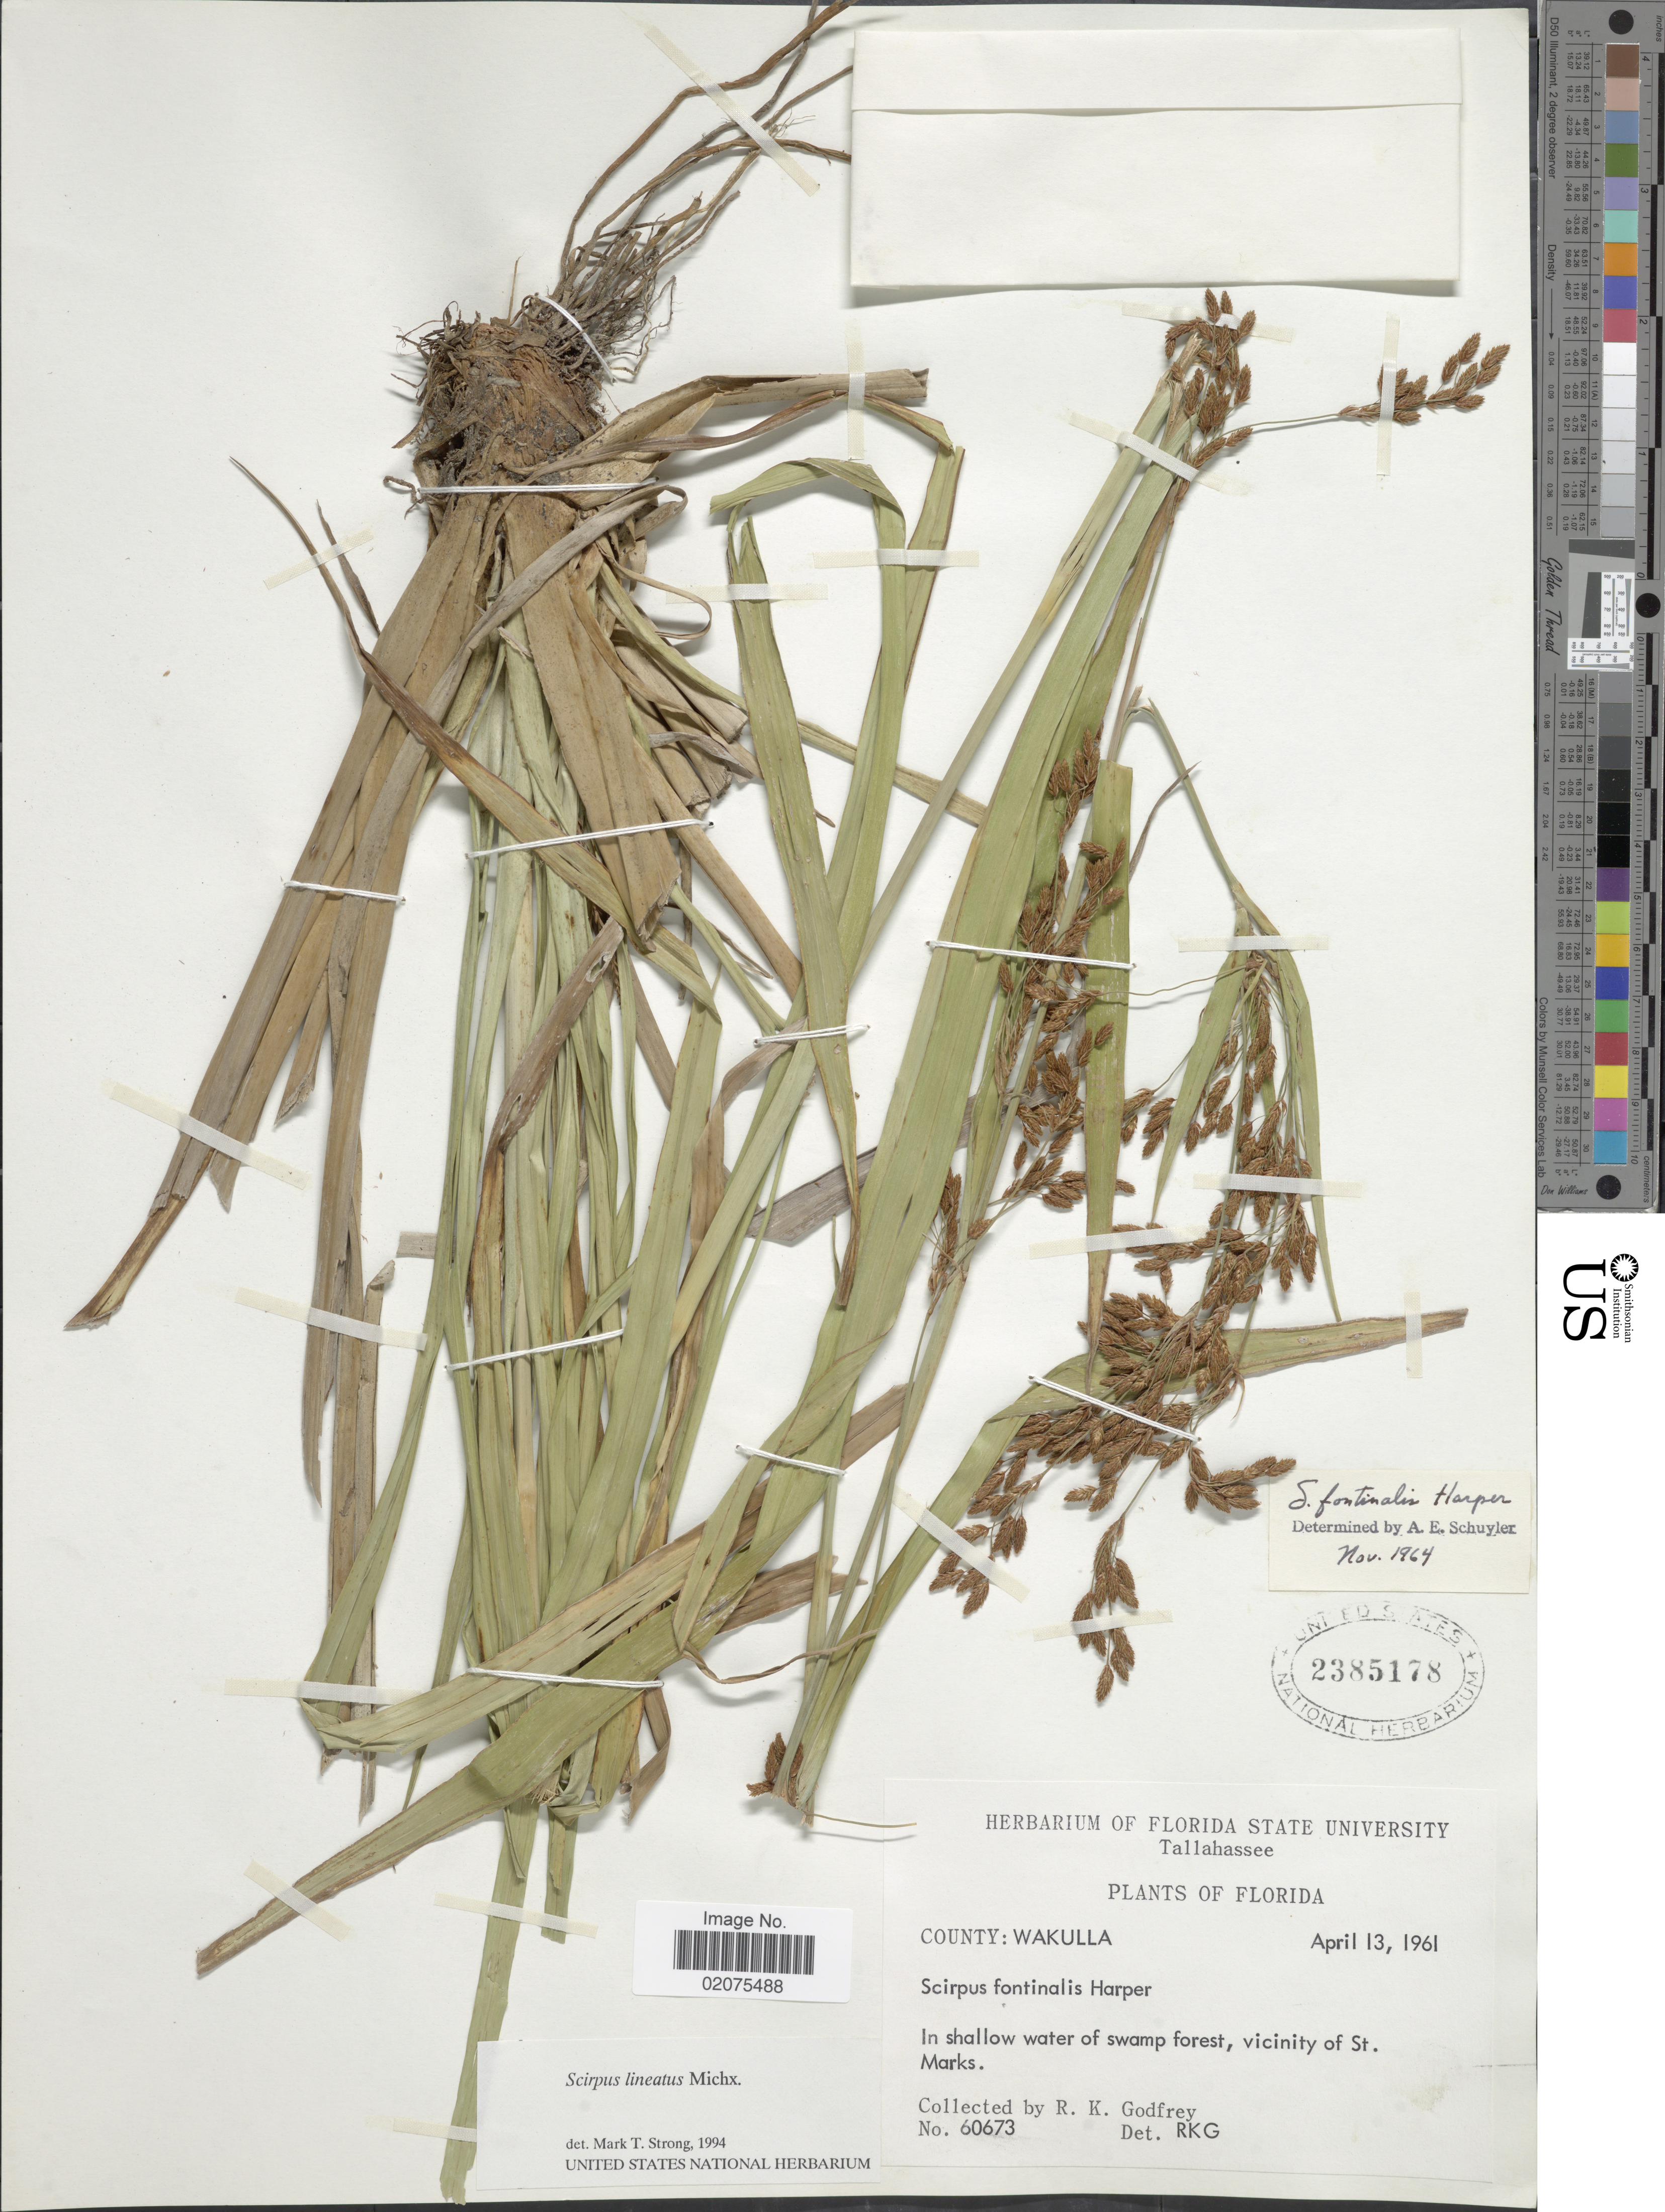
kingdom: Plantae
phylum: Tracheophyta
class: Liliopsida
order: Poales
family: Cyperaceae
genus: Scirpus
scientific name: Scirpus lineatus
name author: Michx.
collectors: R. K. Godfrey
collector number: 60673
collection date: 1961-04-13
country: United States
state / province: Florida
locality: County: Wakulla. In shallow water of swamp forest, vicinity of St. Marks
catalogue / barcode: US 2385178